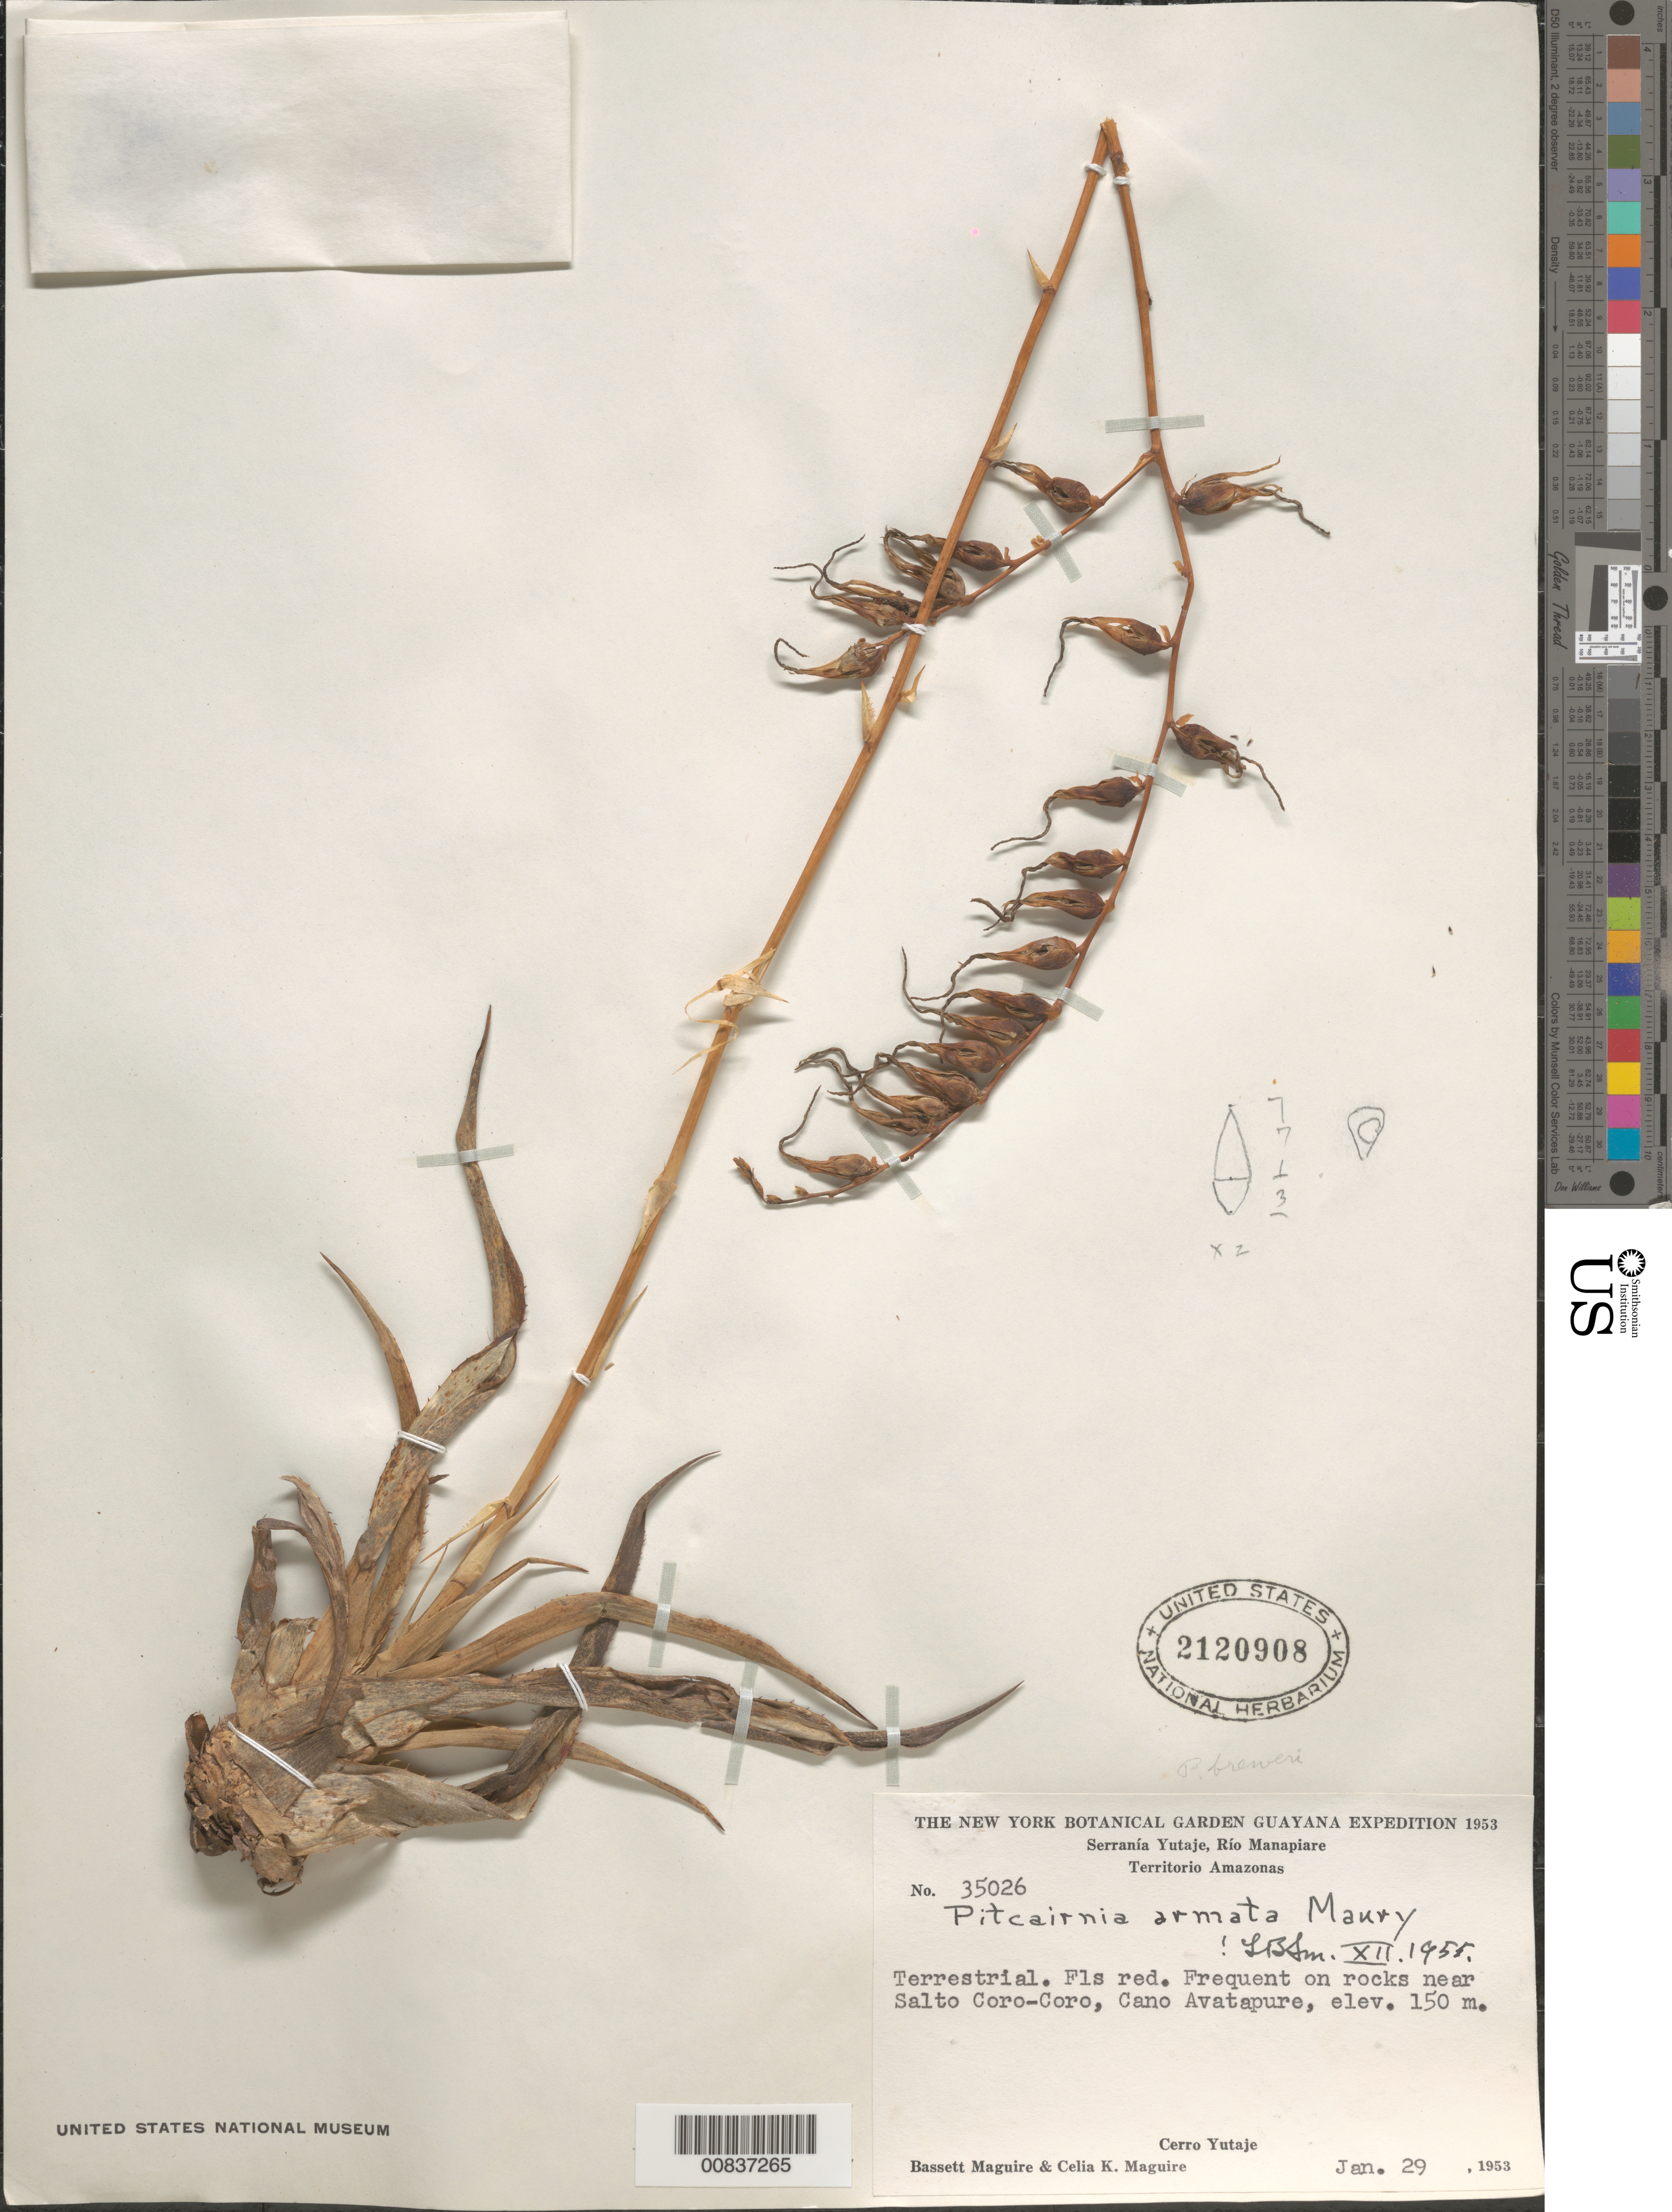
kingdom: Plantae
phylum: Tracheophyta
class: Liliopsida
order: Poales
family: Bromeliaceae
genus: Pitcairnia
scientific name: Pitcairnia armata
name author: Maury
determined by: Smith, Lyman B., (US), NMNH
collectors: B. Maguire & C. K. Maguire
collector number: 35026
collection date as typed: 29-Jan-53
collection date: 1953-01-29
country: Venezuela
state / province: Amazonas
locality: Serranía Yutajé, Río Manapiare, near Salto Coro-Coro, Caño Avatapure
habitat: On rocks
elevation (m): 150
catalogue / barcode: US 2120908